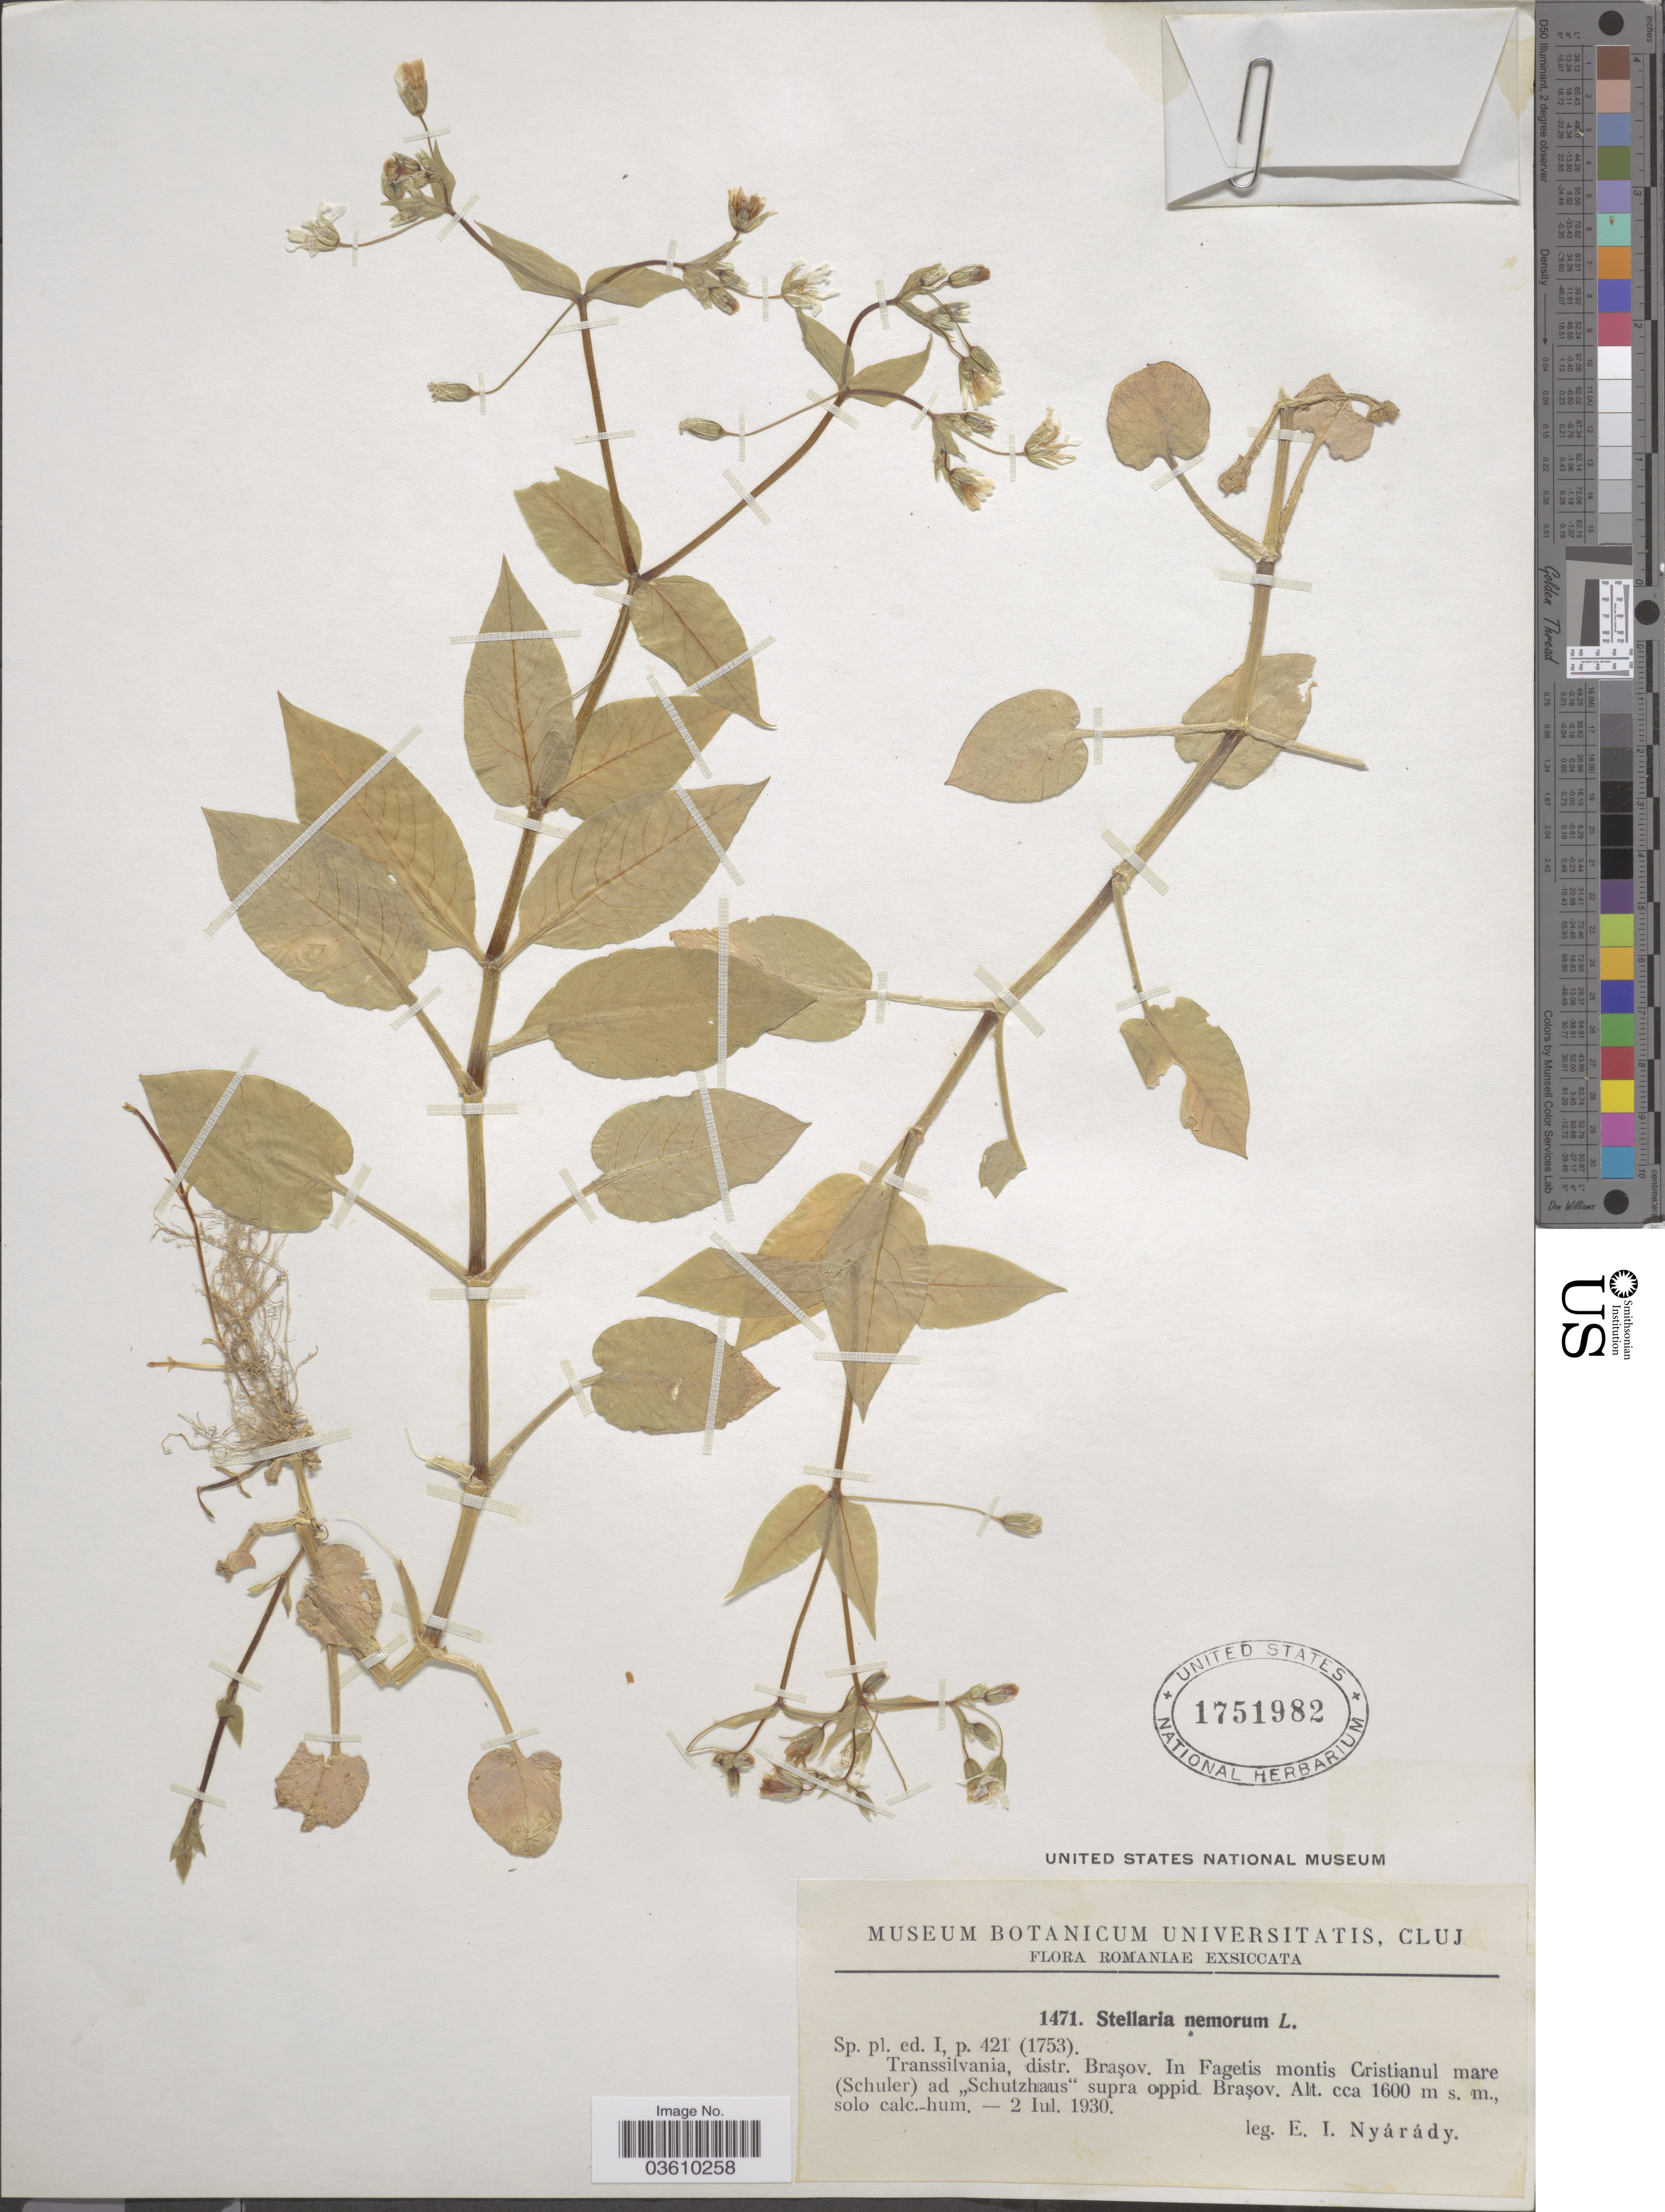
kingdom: Plantae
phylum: Tracheophyta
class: Magnoliopsida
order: Caryophyllales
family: Caryophyllaceae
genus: Stellaria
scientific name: Stellaria nemorum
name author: L.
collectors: E. Nyárády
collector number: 1471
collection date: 1930-07-02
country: Romania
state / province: Brasov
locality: Transsilvania, distr. Braşov. In Fagetis montis Cristianul mare (Schuler) ad "Shutzhaus" supra oppid. Braşov.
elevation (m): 1600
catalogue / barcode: US 1751982